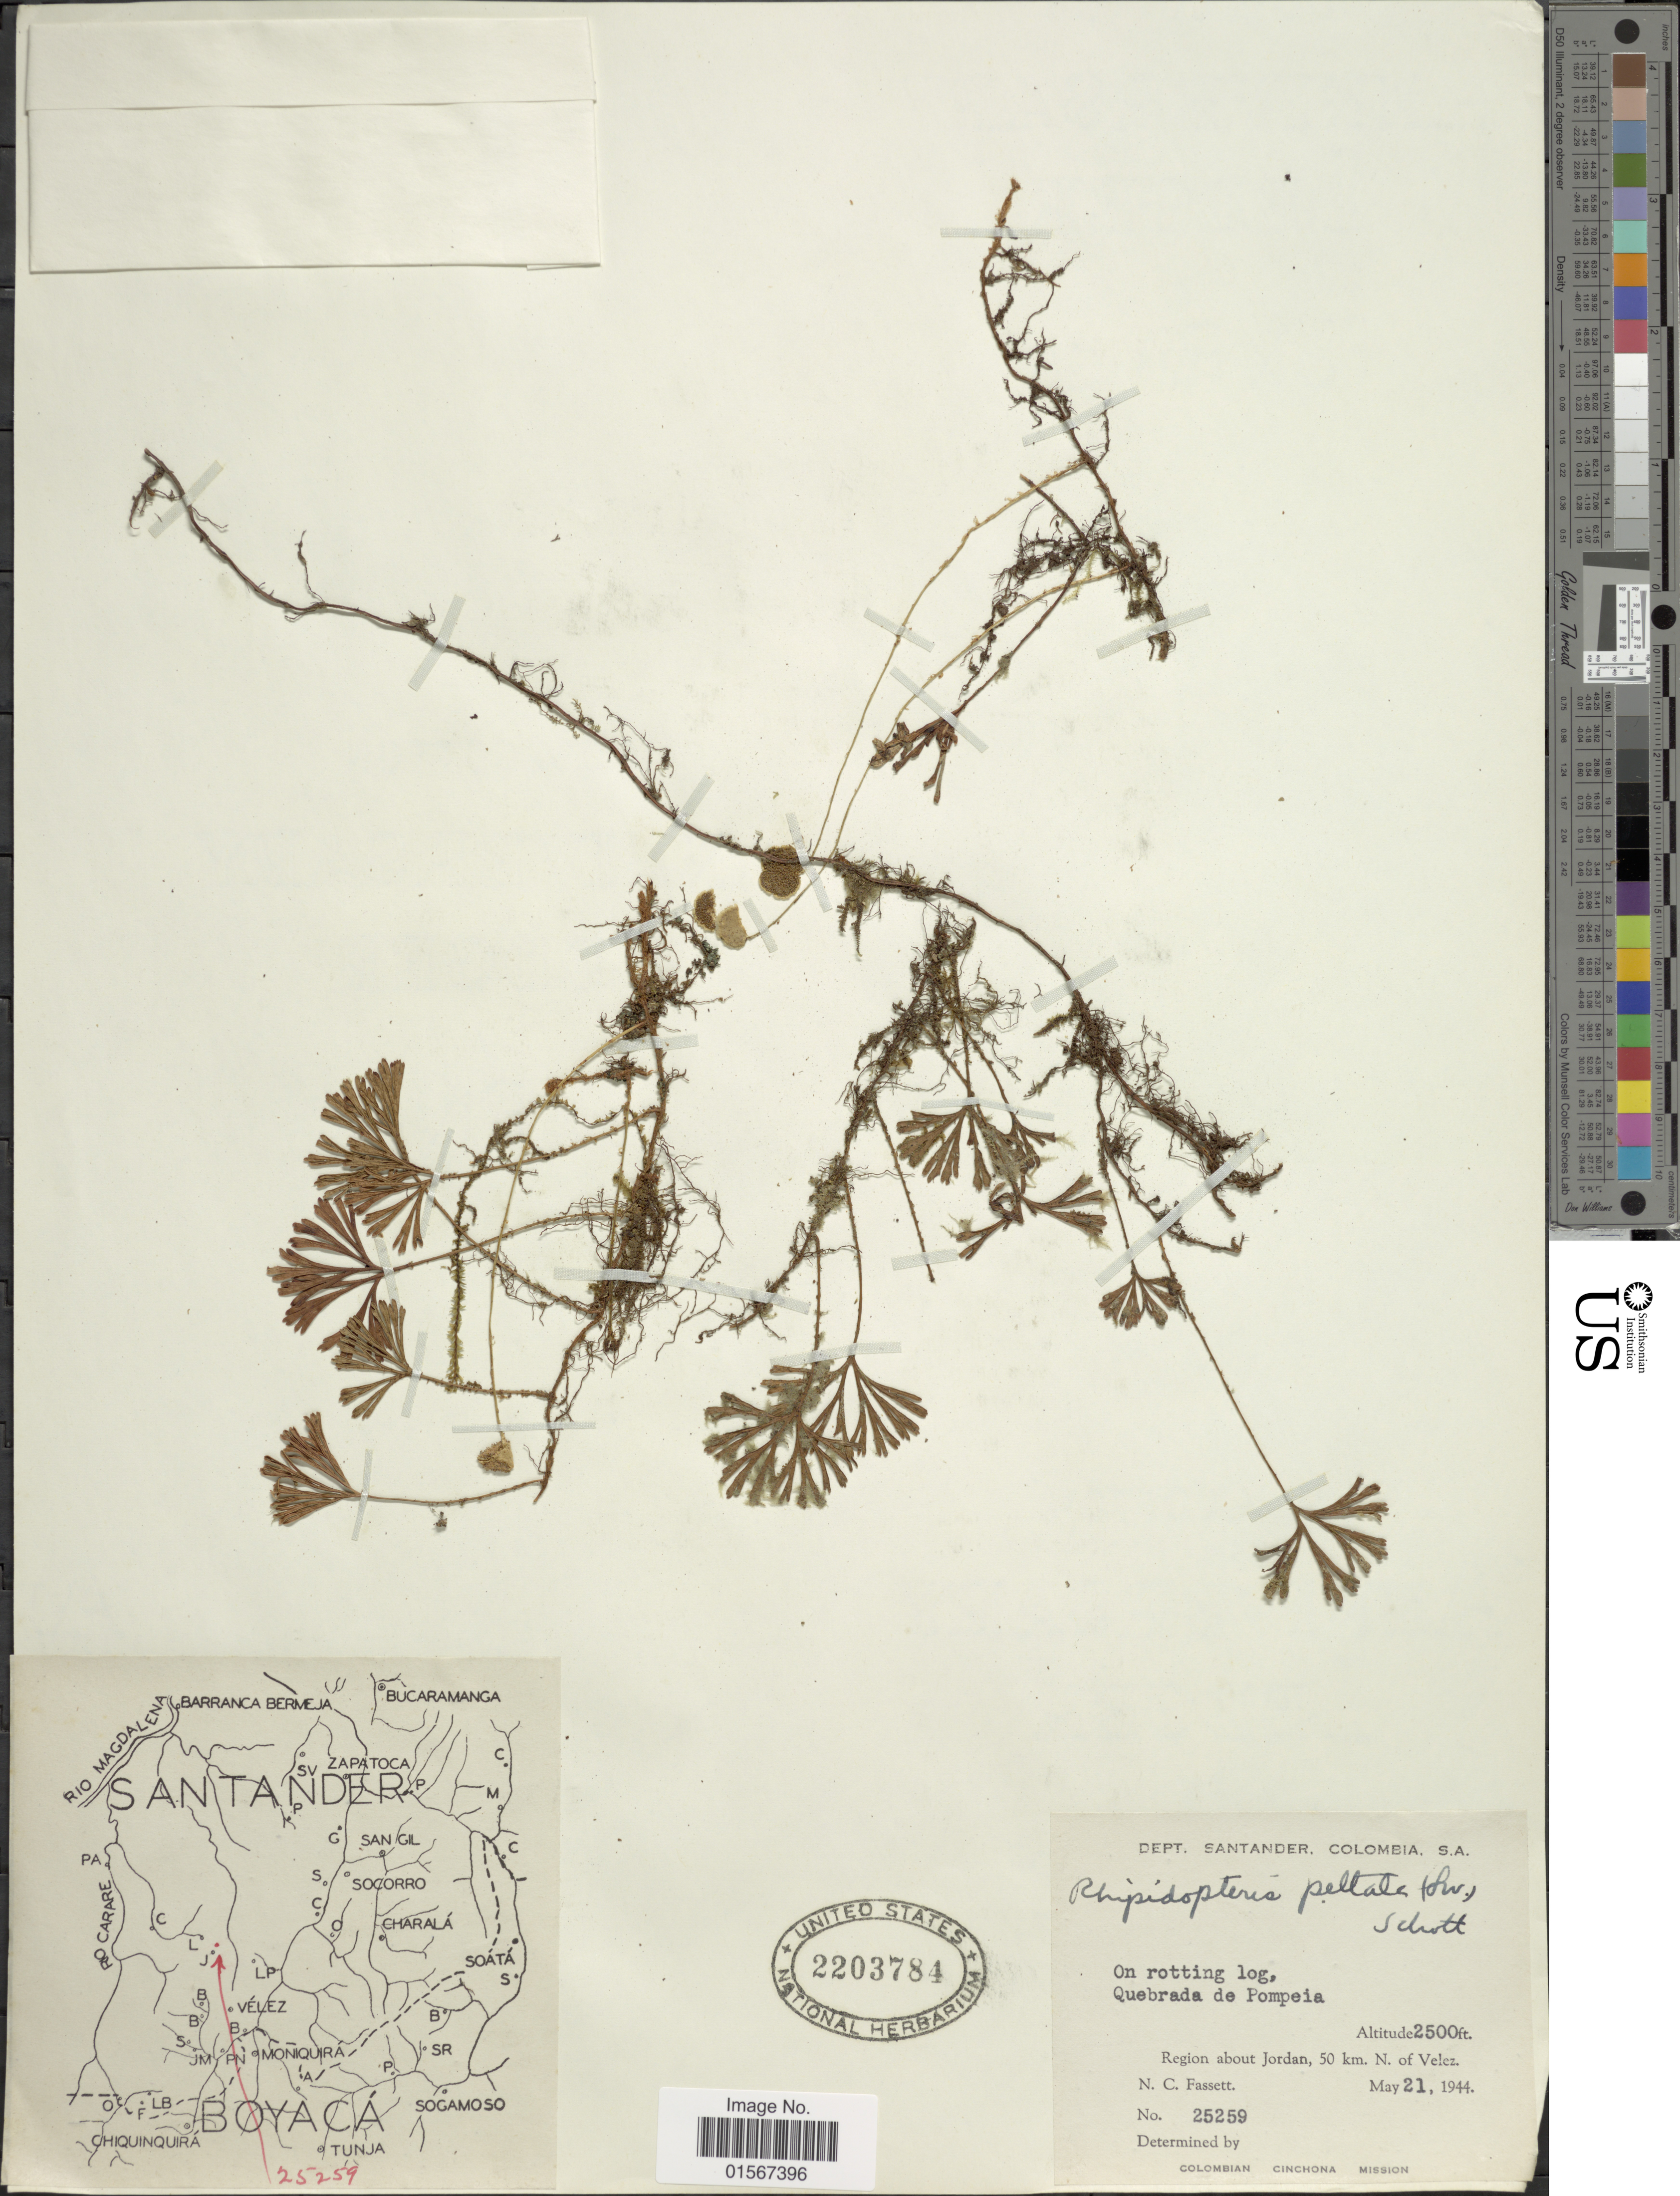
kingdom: Plantae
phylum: Tracheophyta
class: Polypodiopsida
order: Polypodiales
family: Dryopteridaceae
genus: Elaphoglossum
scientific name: Elaphoglossum peltatum f. peltatum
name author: (Sw.) Urb.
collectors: N. C. Fassett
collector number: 25259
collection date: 1944-05-21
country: Colombia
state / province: Santander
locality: Colombia, Dept. Santander, S.A., region about Jordan, 50 km. N. of Velez. On rotting log, Quebrada de Pompeia.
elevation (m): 762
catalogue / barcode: US 2203784